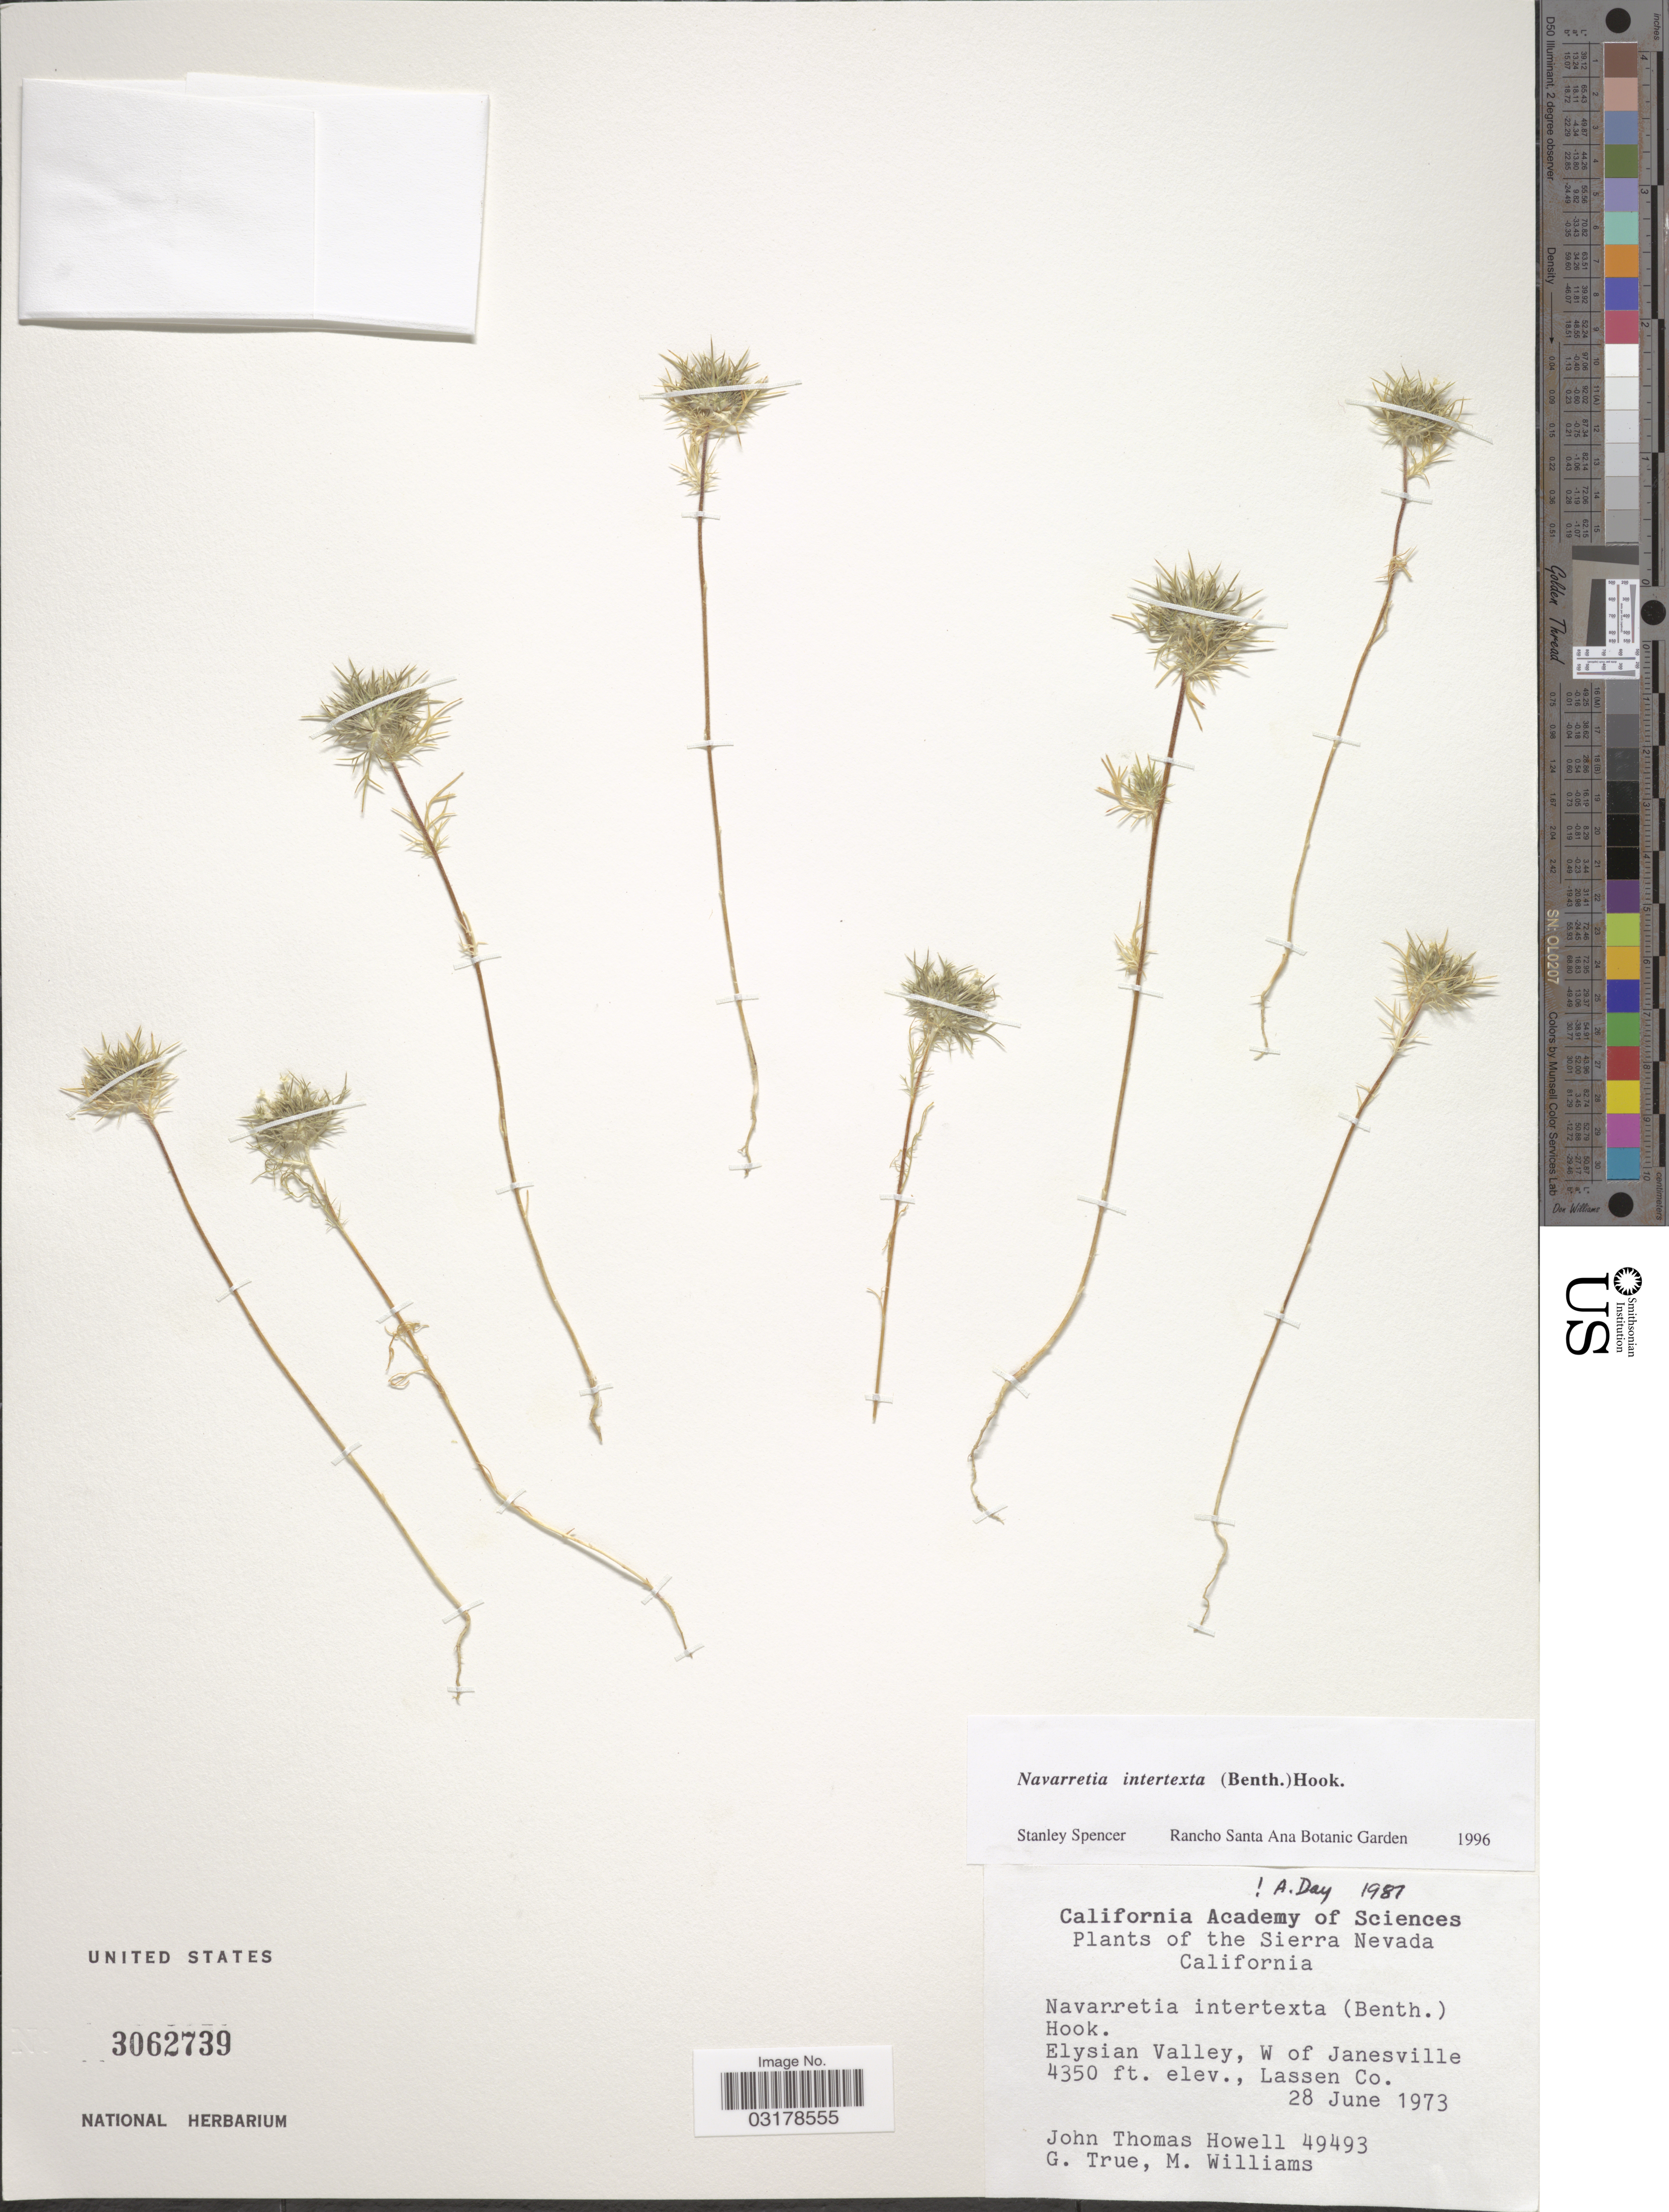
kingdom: Plantae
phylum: Tracheophyta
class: Magnoliopsida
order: Ericales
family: Polemoniaceae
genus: Navarretia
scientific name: Navarretia intertexta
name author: (Benth.) Hook.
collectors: J. T. Howell, G. H. True & Mr. Williams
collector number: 49493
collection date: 1973-06-28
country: United States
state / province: California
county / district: Lassen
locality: The Sierra Nevada. Elysian Valley, W of Janesville, Lassen Co.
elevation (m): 1326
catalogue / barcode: US 3062739